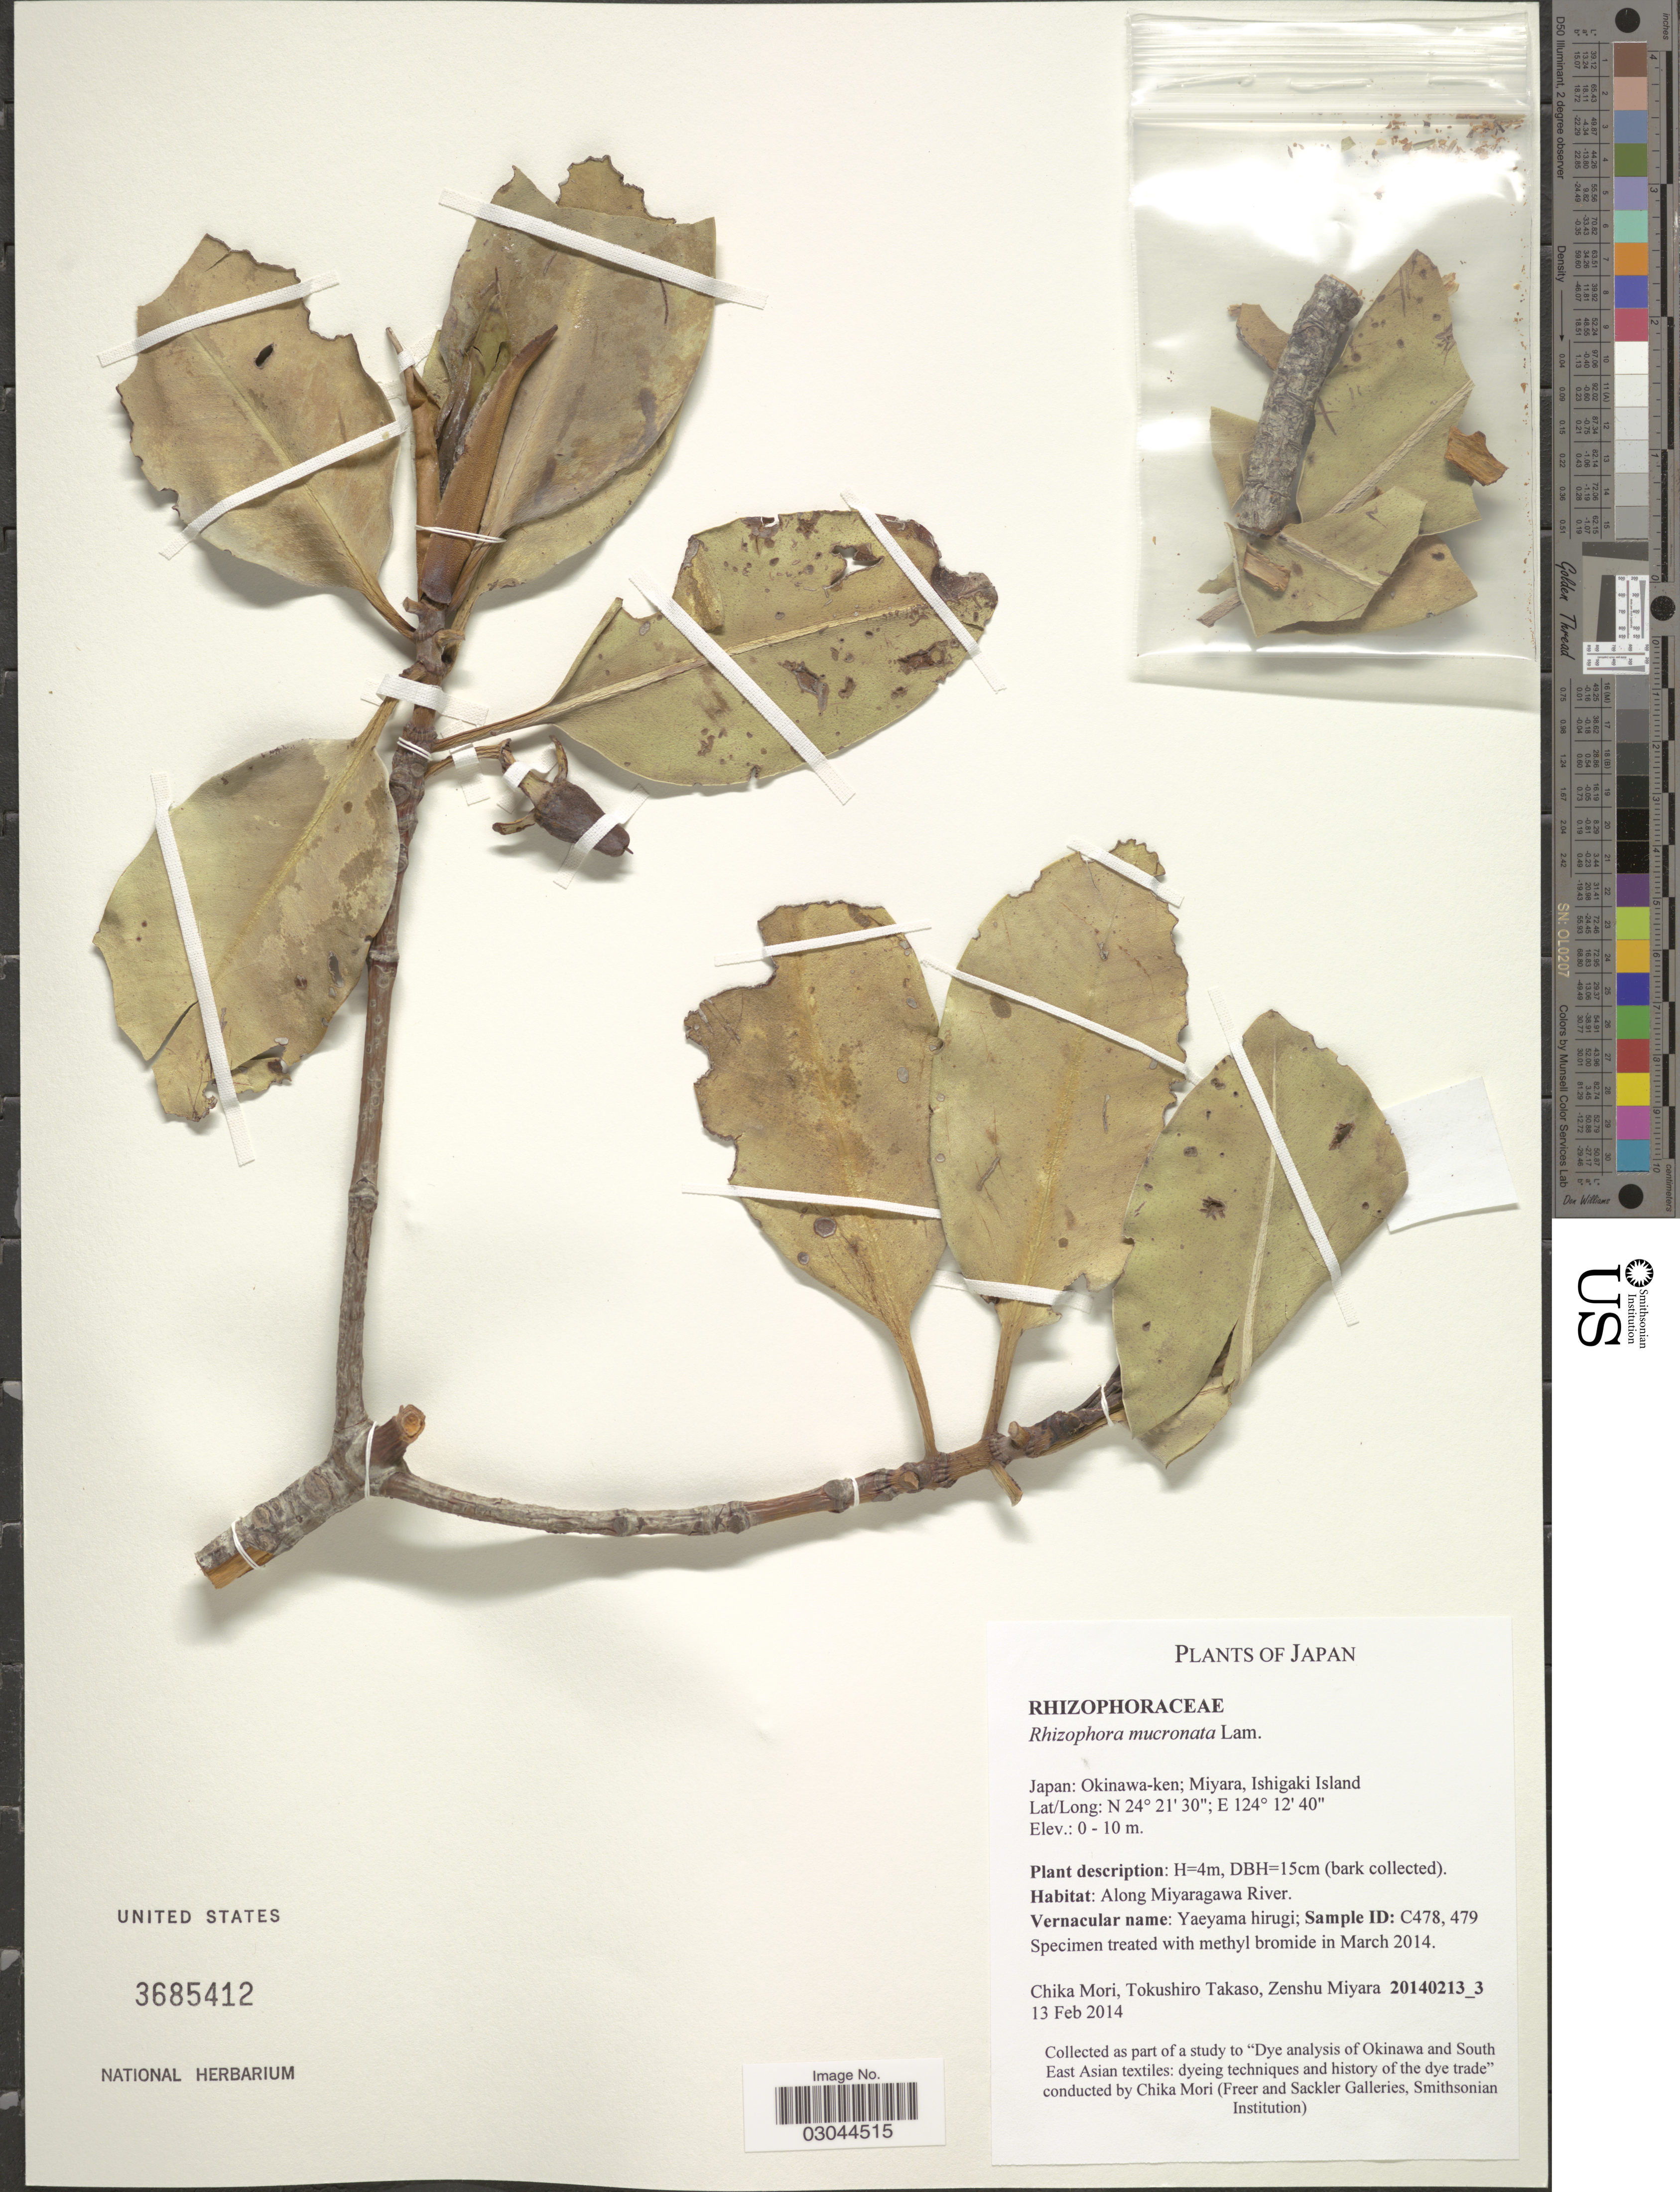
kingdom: Plantae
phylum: Tracheophyta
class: Magnoliopsida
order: Malpighiales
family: Rhizophoraceae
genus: Rhizophora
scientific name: Rhizophora mucronata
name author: Lam.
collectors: C. Mori, T. Takaso & Z. Miyara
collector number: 20140213_3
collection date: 2014-02-13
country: Japan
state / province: Okinawa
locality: Okinawa-ken; Miyara, Ishigaki Island. Along Miyaragawa River.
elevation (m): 0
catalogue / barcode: US 3685412